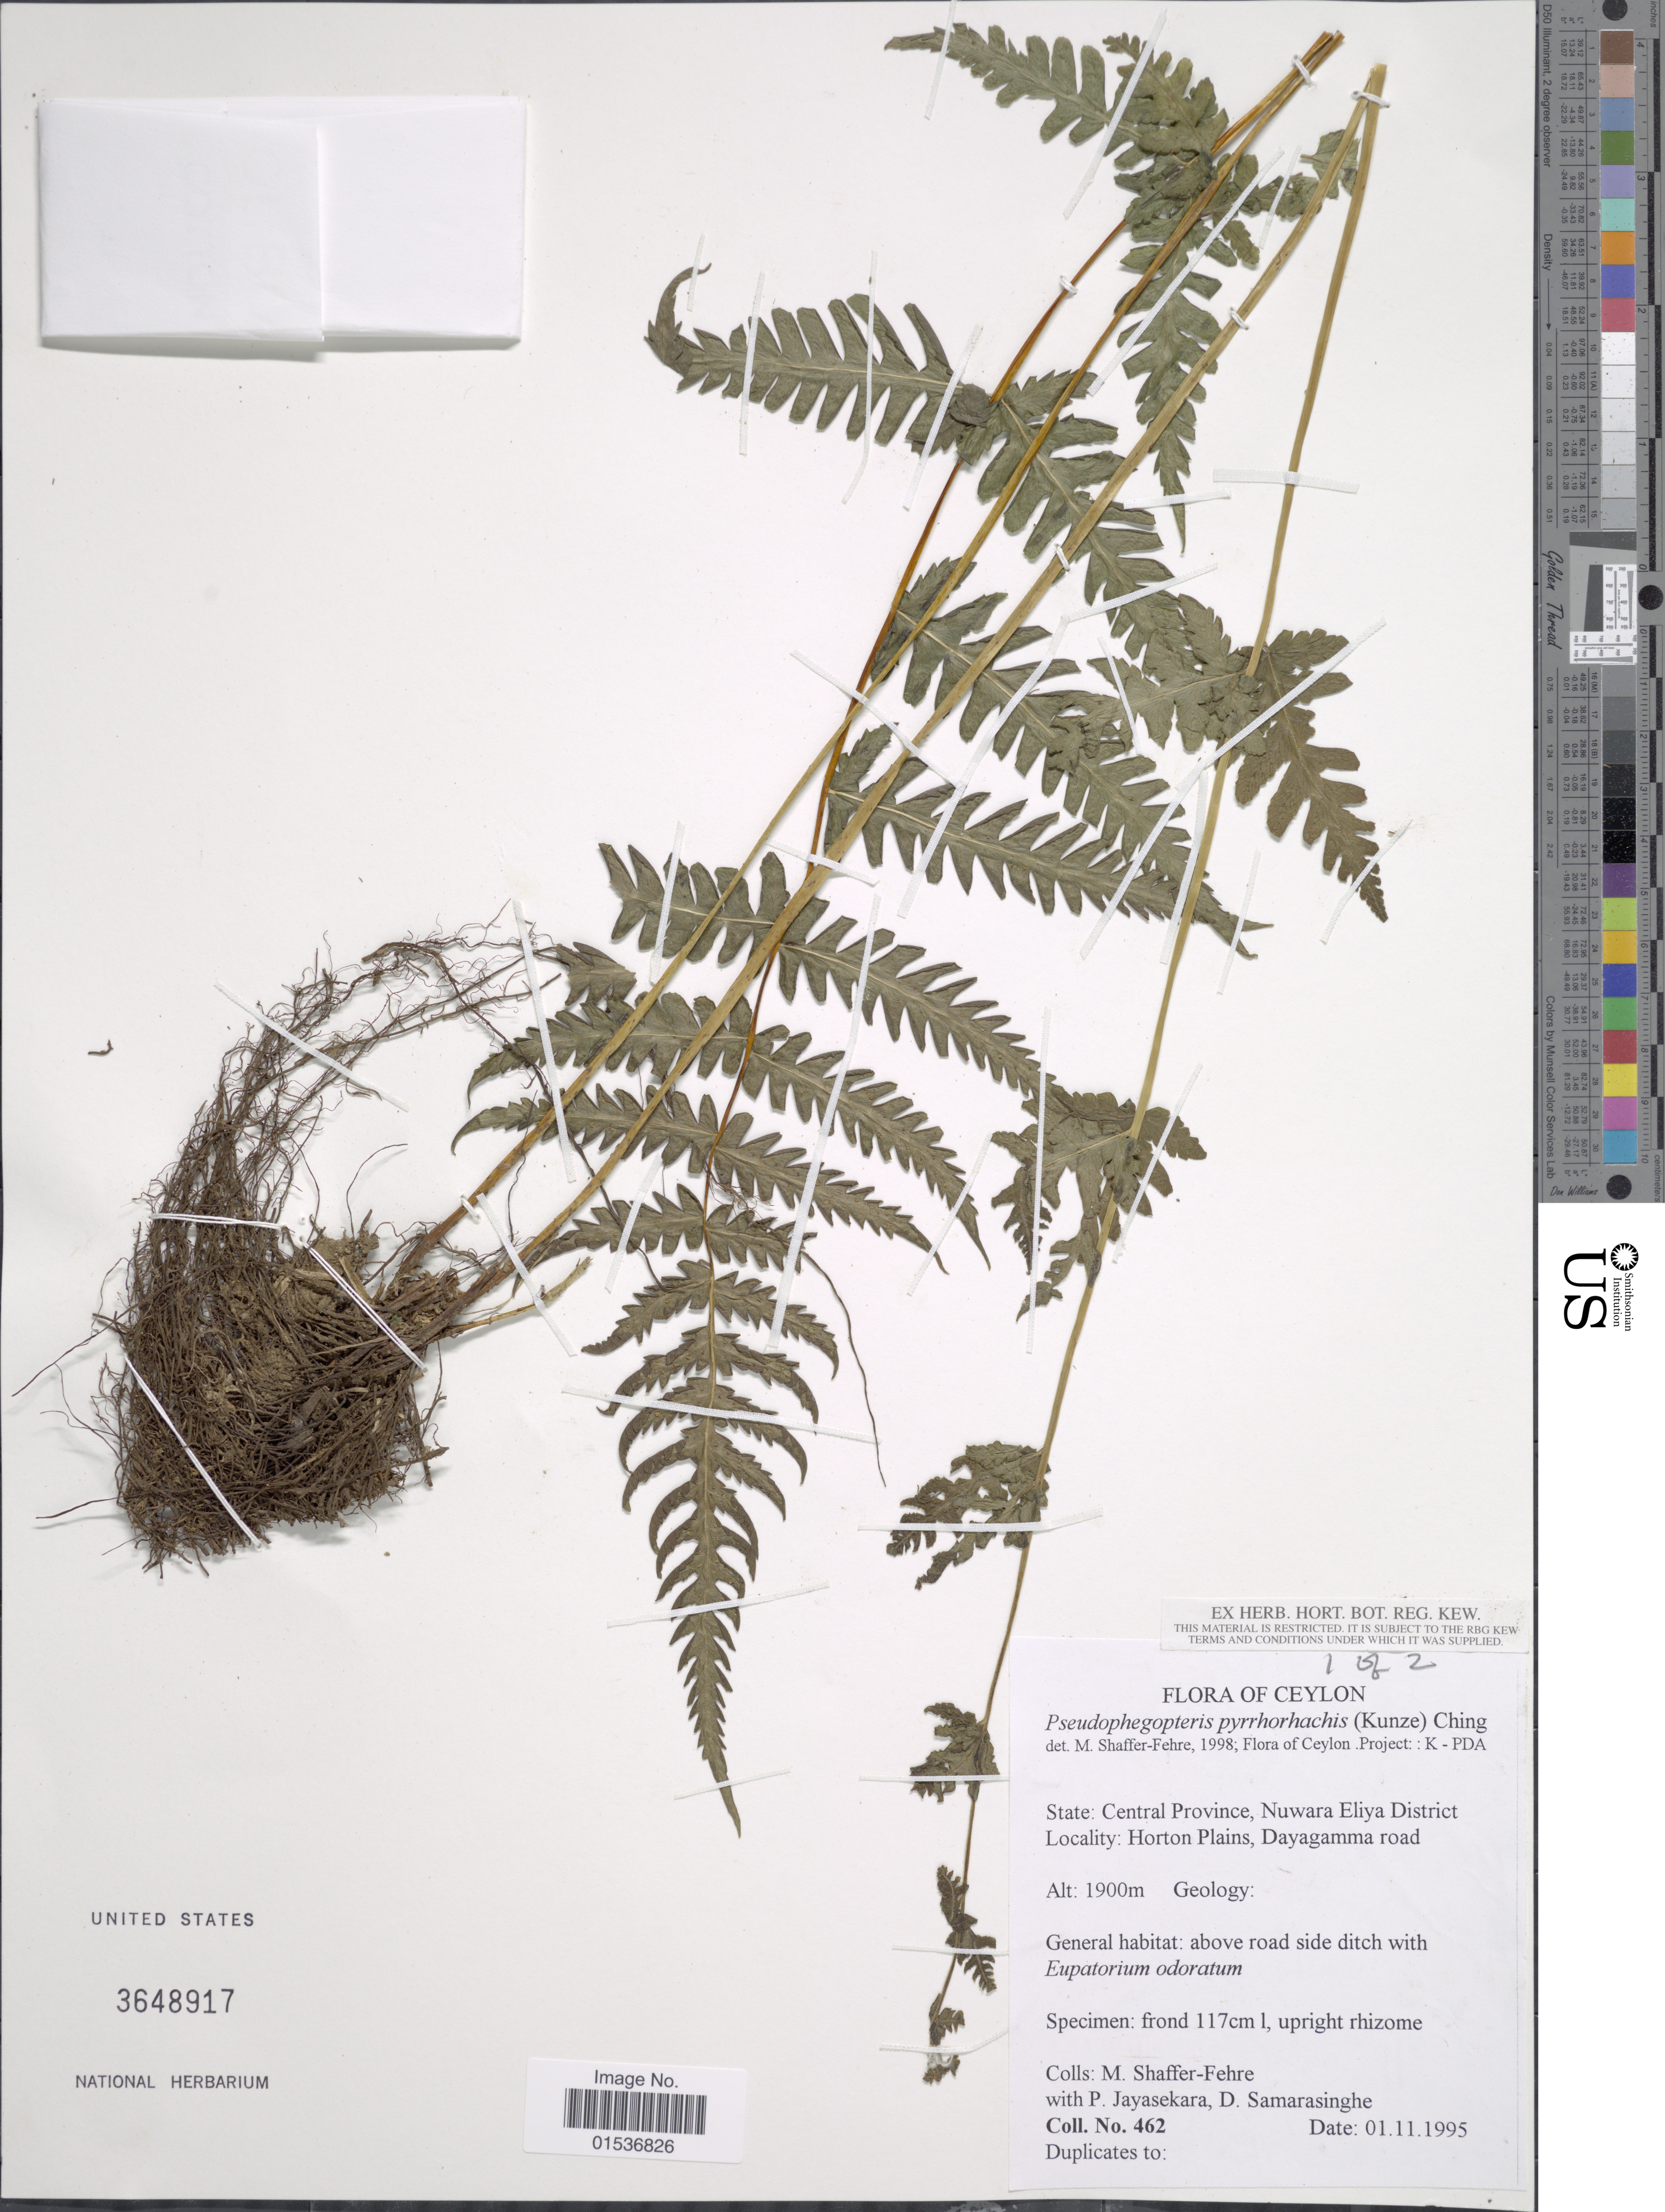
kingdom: Plantae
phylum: Tracheophyta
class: Polypodiopsida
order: Polypodiales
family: Thelypteridaceae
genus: Pseudophegopteris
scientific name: Pseudophegopteris pyrrhorachis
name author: (Kunze) Ching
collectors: M. Shaffer-Fehre, P. Jayasekera & D. Samarasinghe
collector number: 462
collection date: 1995-11-01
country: Sri Lanka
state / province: Central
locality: Ceylon, State: Central Province, Nuwara Eliya District, Horton Plains, Dayagamma road.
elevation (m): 1900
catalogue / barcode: US 3648917